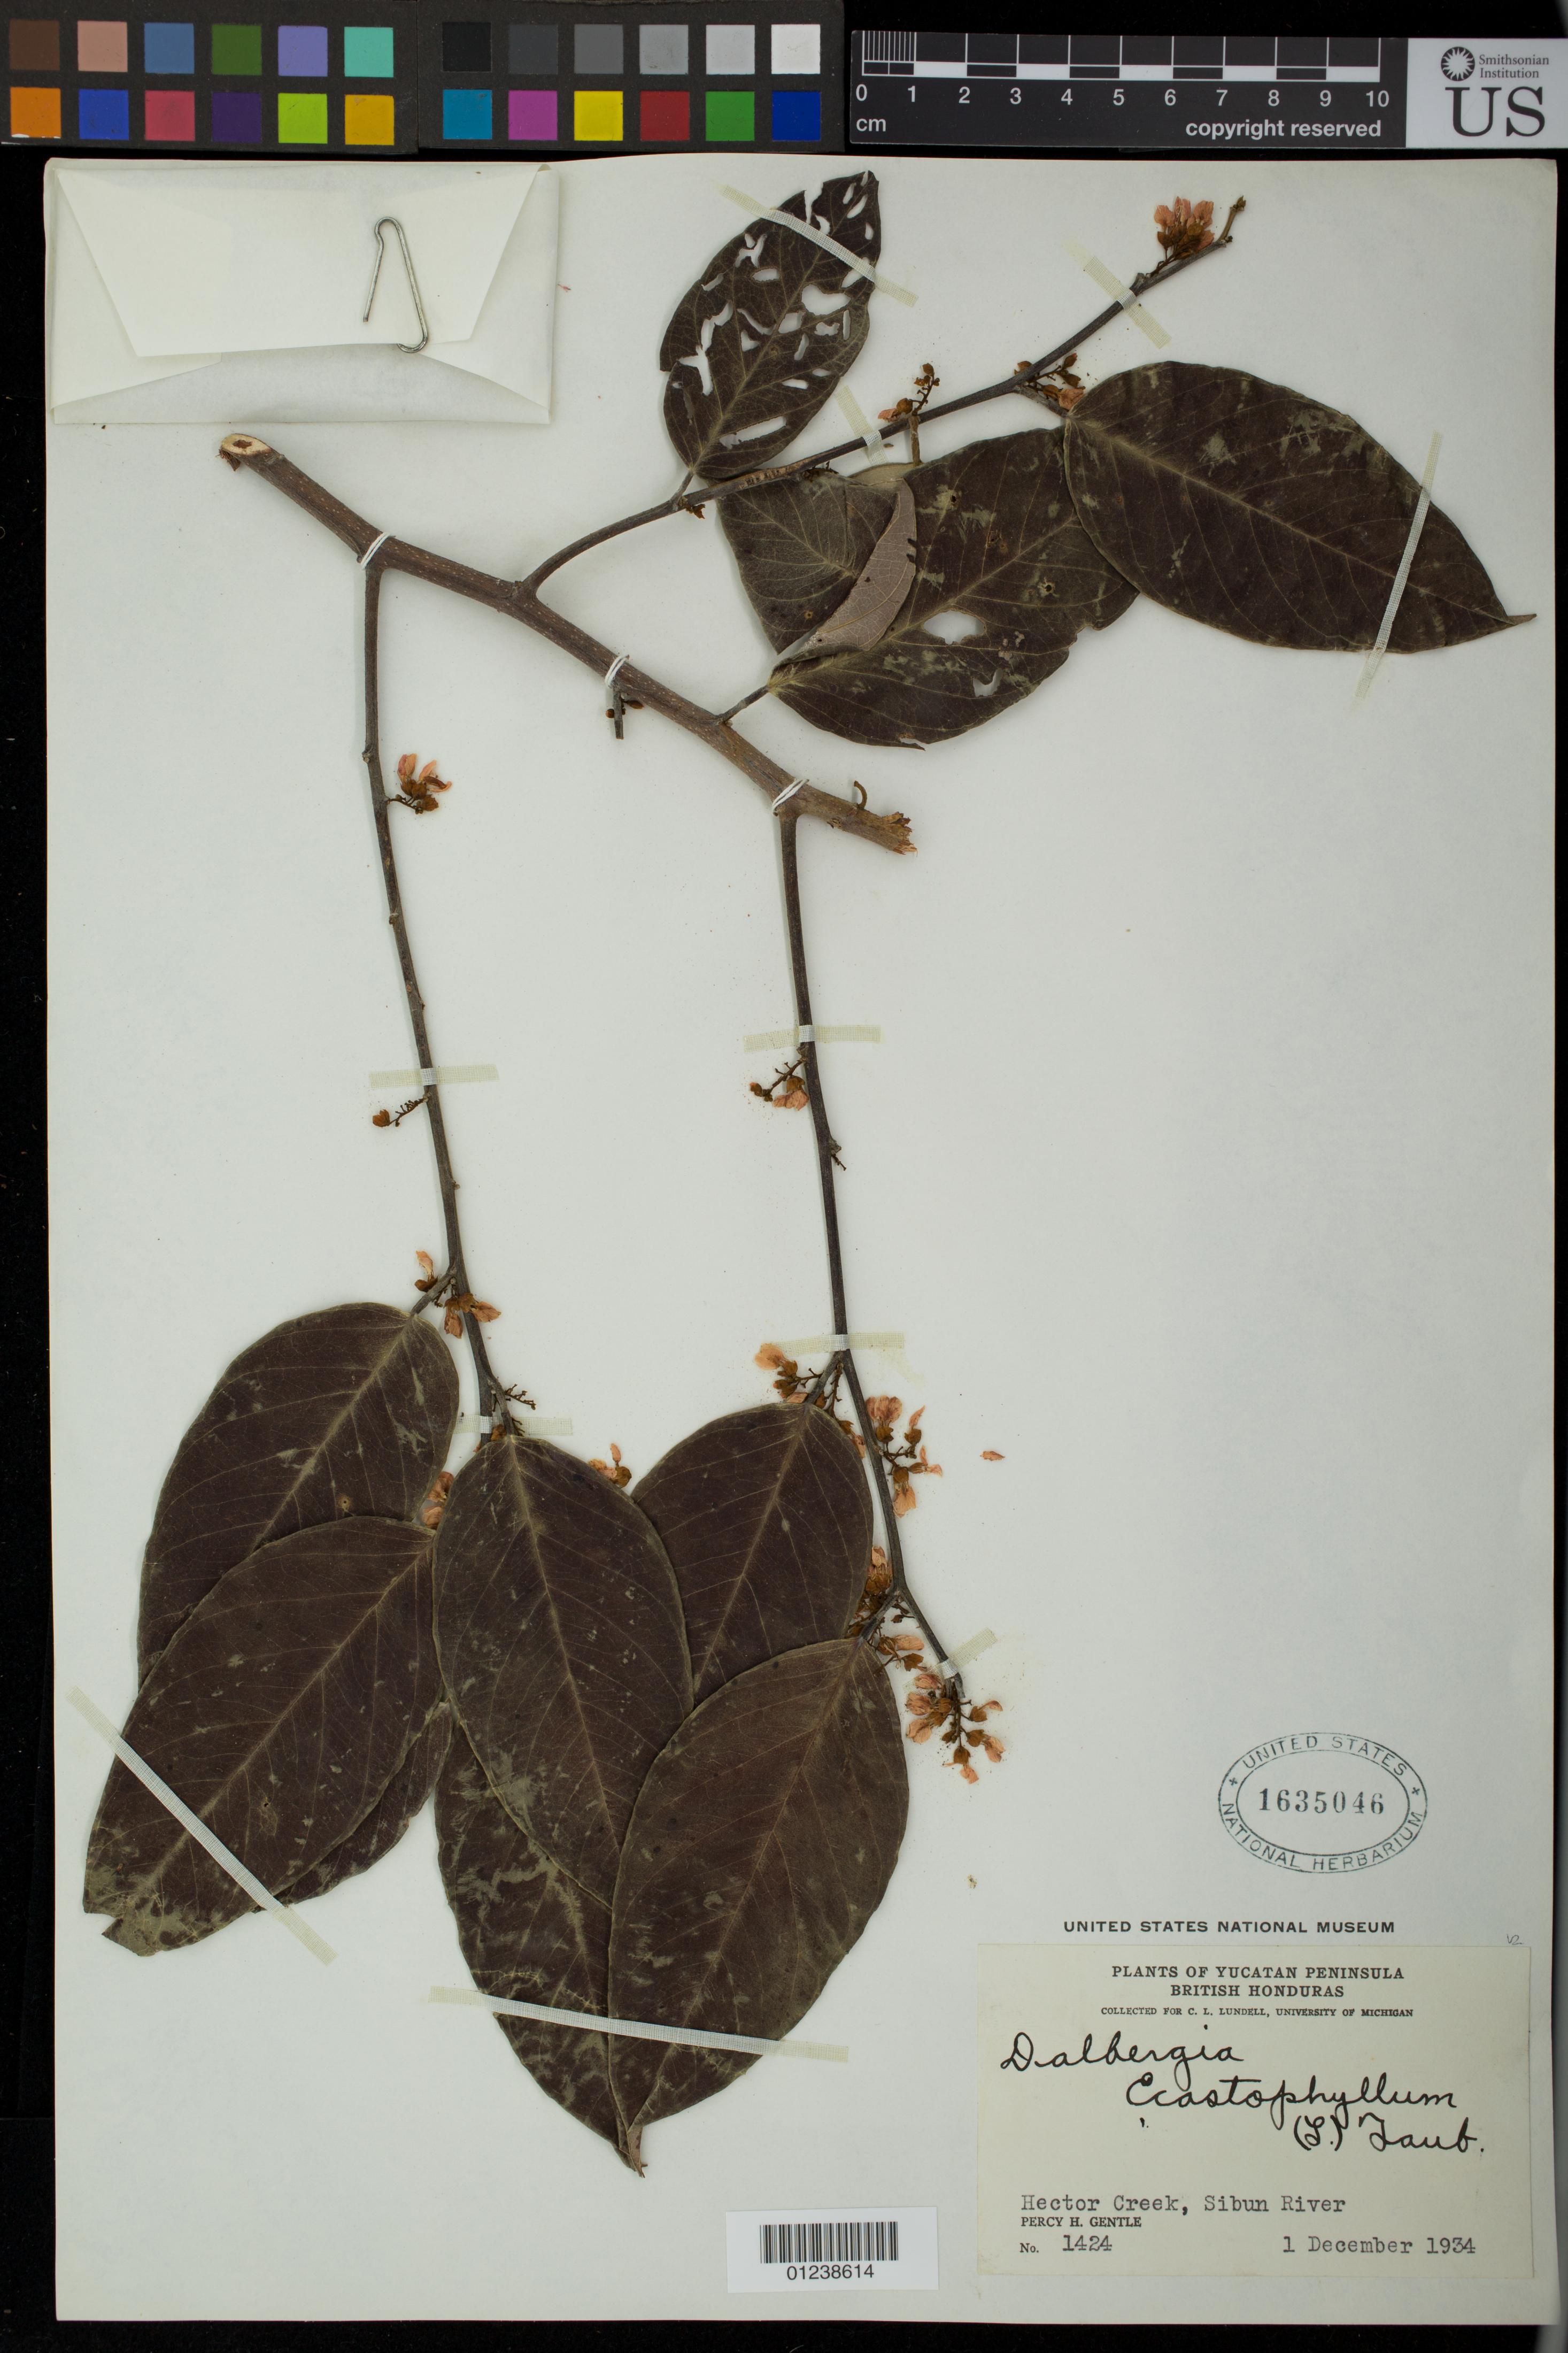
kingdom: Plantae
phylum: Tracheophyta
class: Magnoliopsida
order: Fabales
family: Fabaceae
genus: Dalbergia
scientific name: Dalbergia ecastaphyllum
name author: (L.) Taub.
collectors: P. H. Gentle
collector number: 1424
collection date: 1934-12-01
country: Belize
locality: Yucatan Peninsula, Hector Creek, Sibun River.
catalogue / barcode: US 1635046